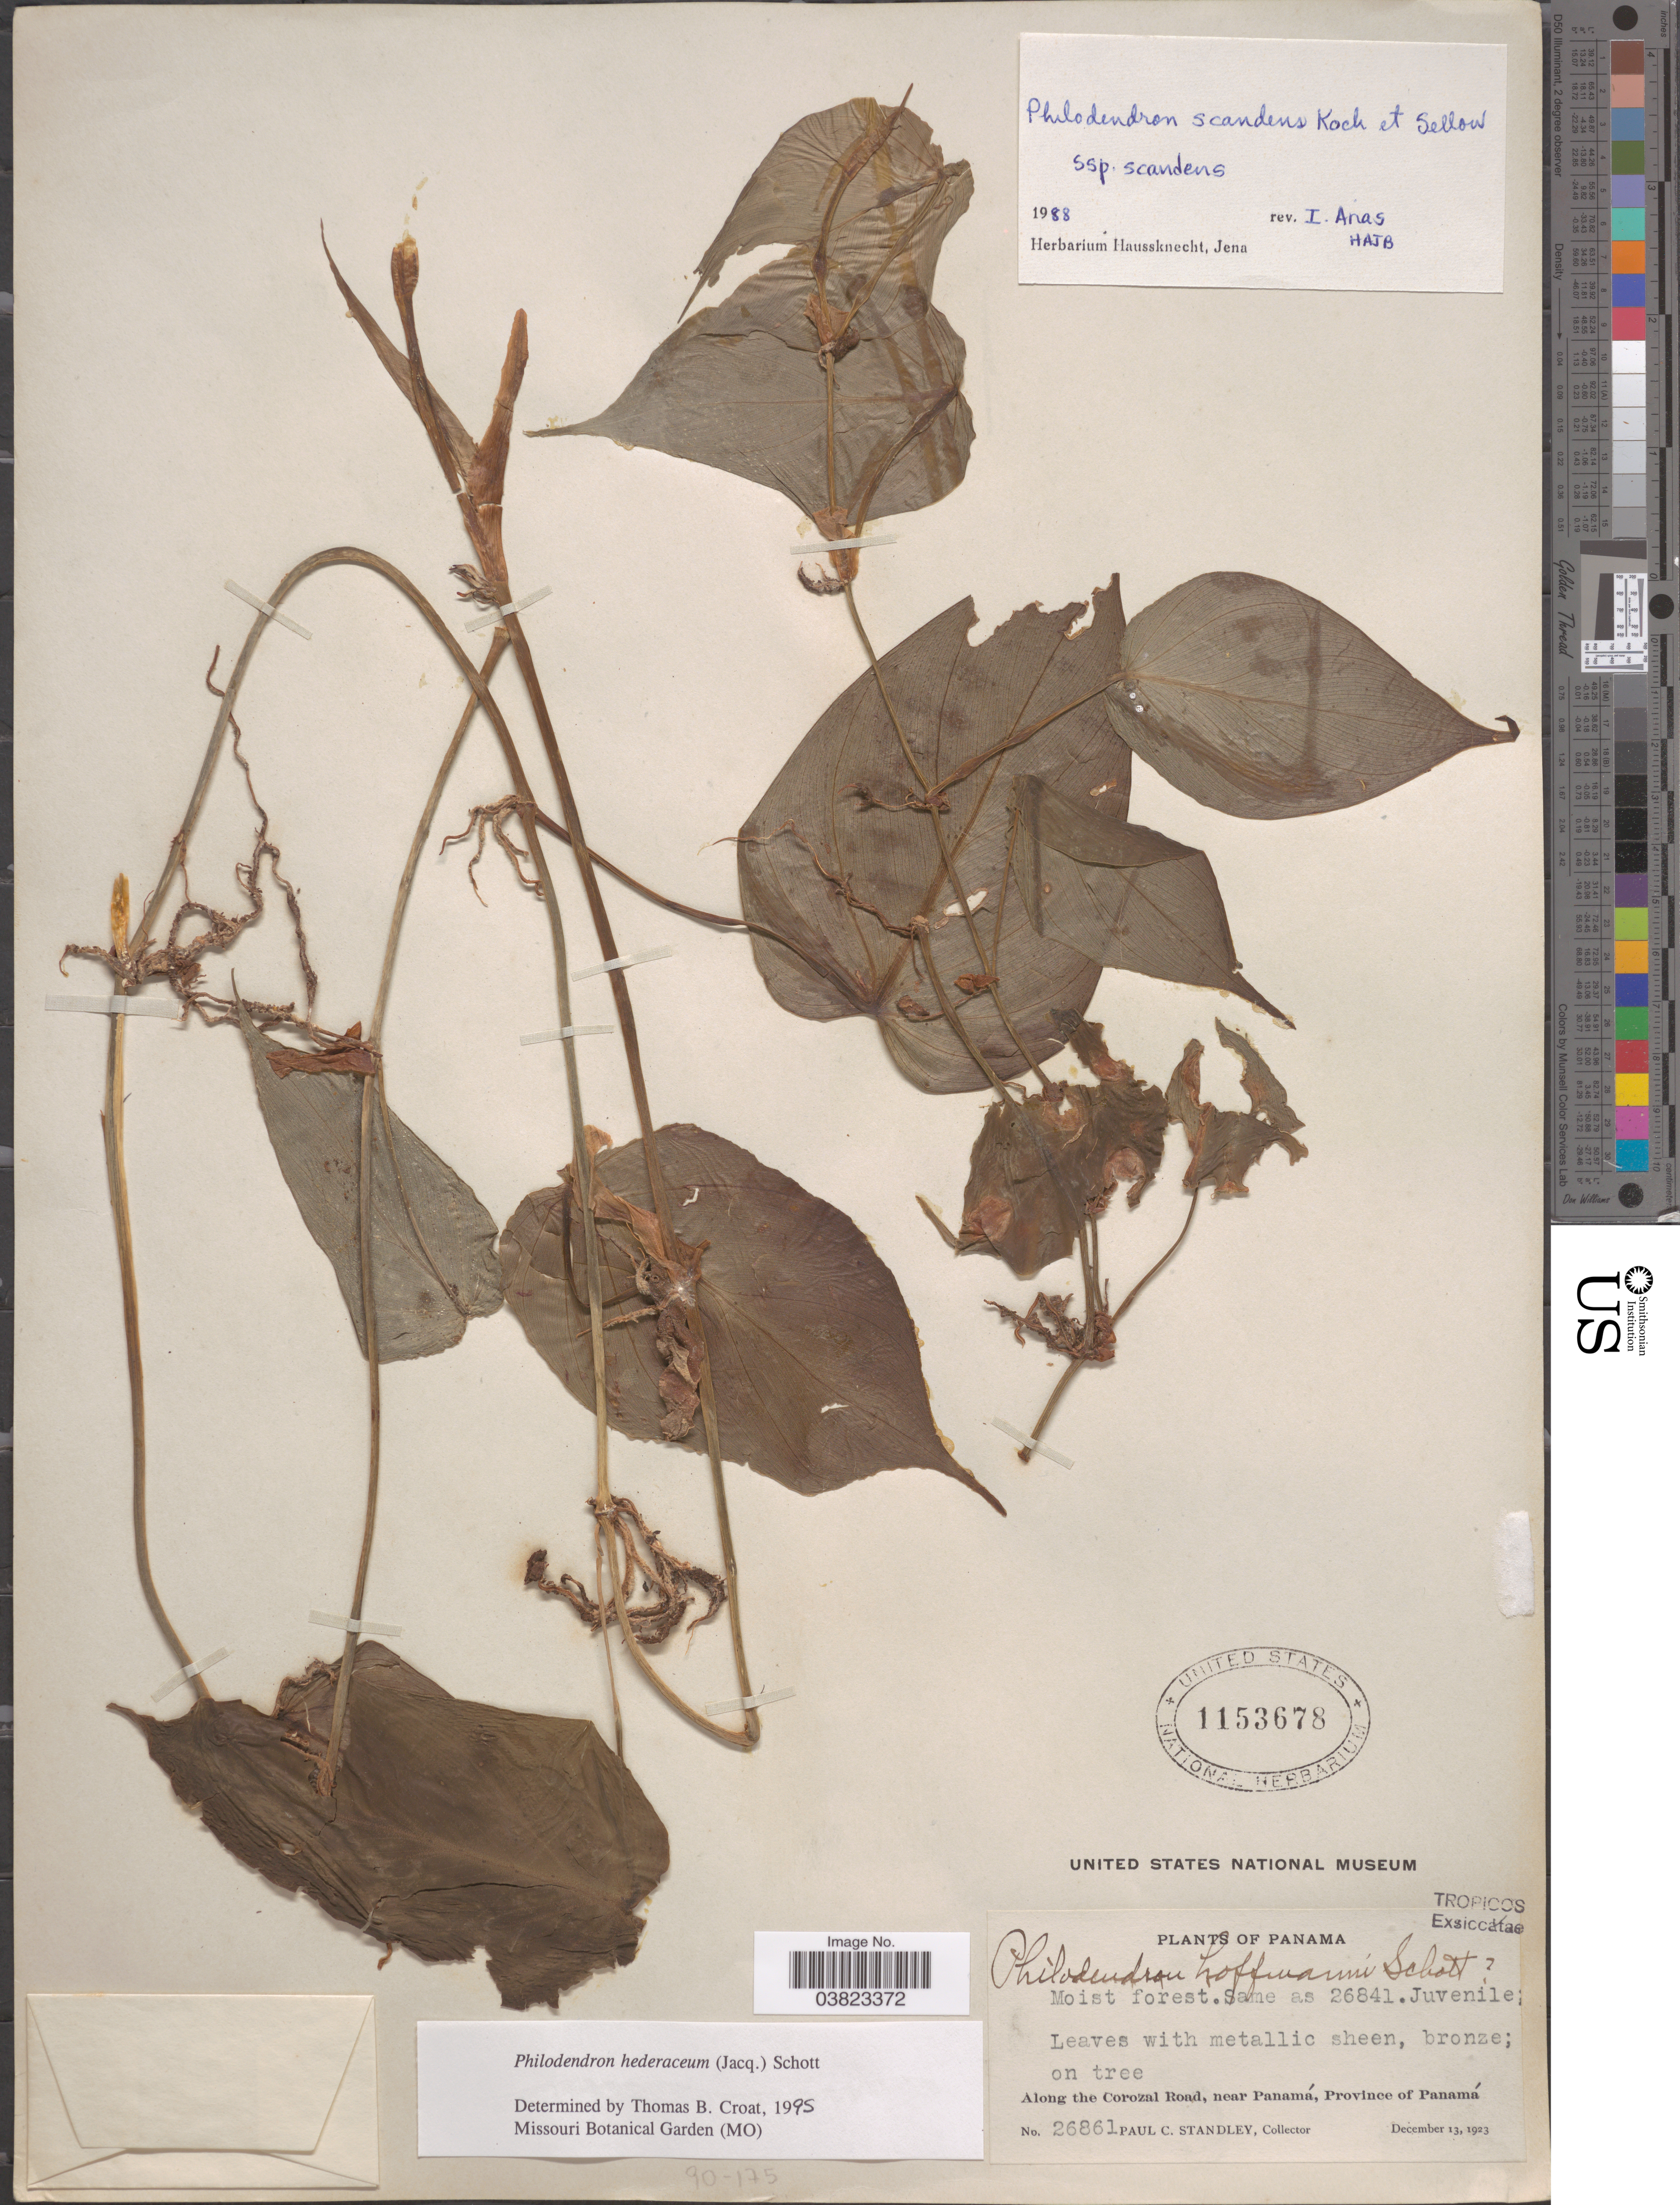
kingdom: Plantae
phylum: Tracheophyta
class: Liliopsida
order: Alismatales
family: Araceae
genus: Philodendron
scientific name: Philodendron hederaceum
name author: (Jacq.) Schott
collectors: P. C. Standley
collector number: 26861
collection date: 1923-12-13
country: Panama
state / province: Panamá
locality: Along the Corozal Road, near Panamá.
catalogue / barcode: US 1153678